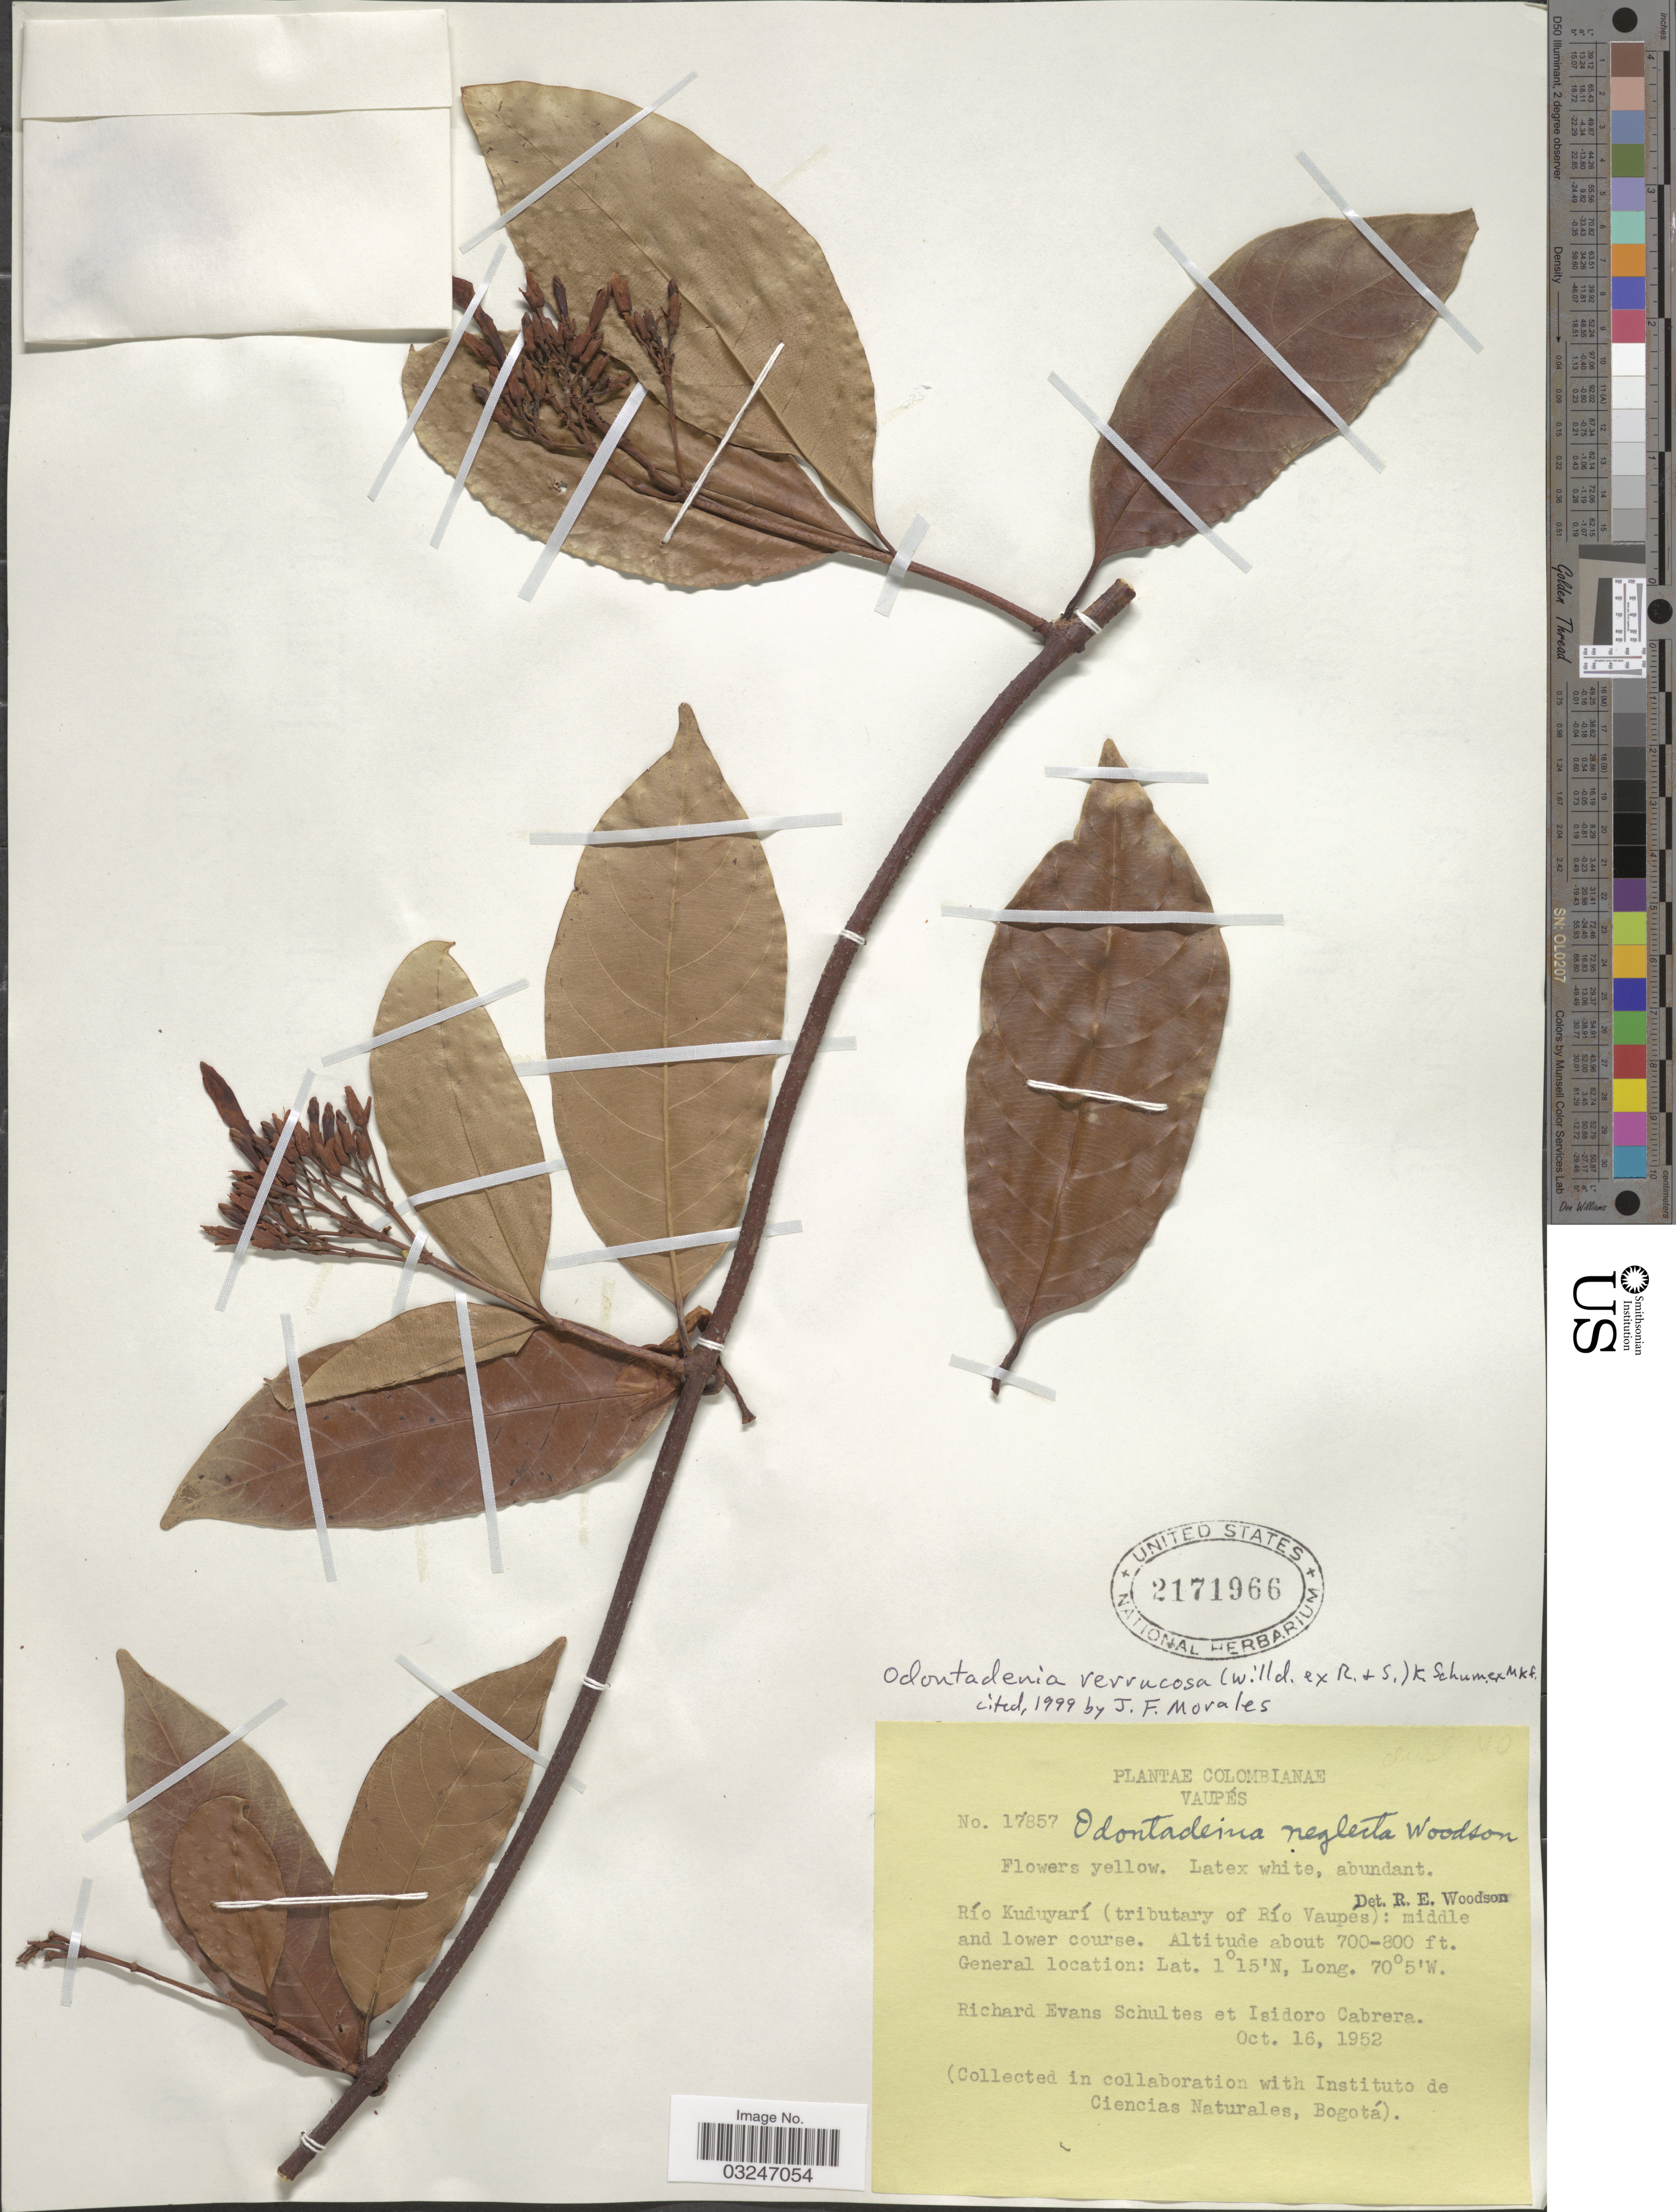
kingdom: Plantae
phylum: Tracheophyta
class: Magnoliopsida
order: Gentianales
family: Apocynaceae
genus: Odontadenia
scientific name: Odontadenia verrucosa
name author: (Willd. ex Roem. & Schult.) K. Schum. ex Markgr.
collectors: R. E. Schultes & I. Cabrera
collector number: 17857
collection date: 1952-10-16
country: Colombia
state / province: Vaupés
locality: Río Kuduyarí (tributary of Río Vaupés): middle and lower course.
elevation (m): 213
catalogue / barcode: US 2171966